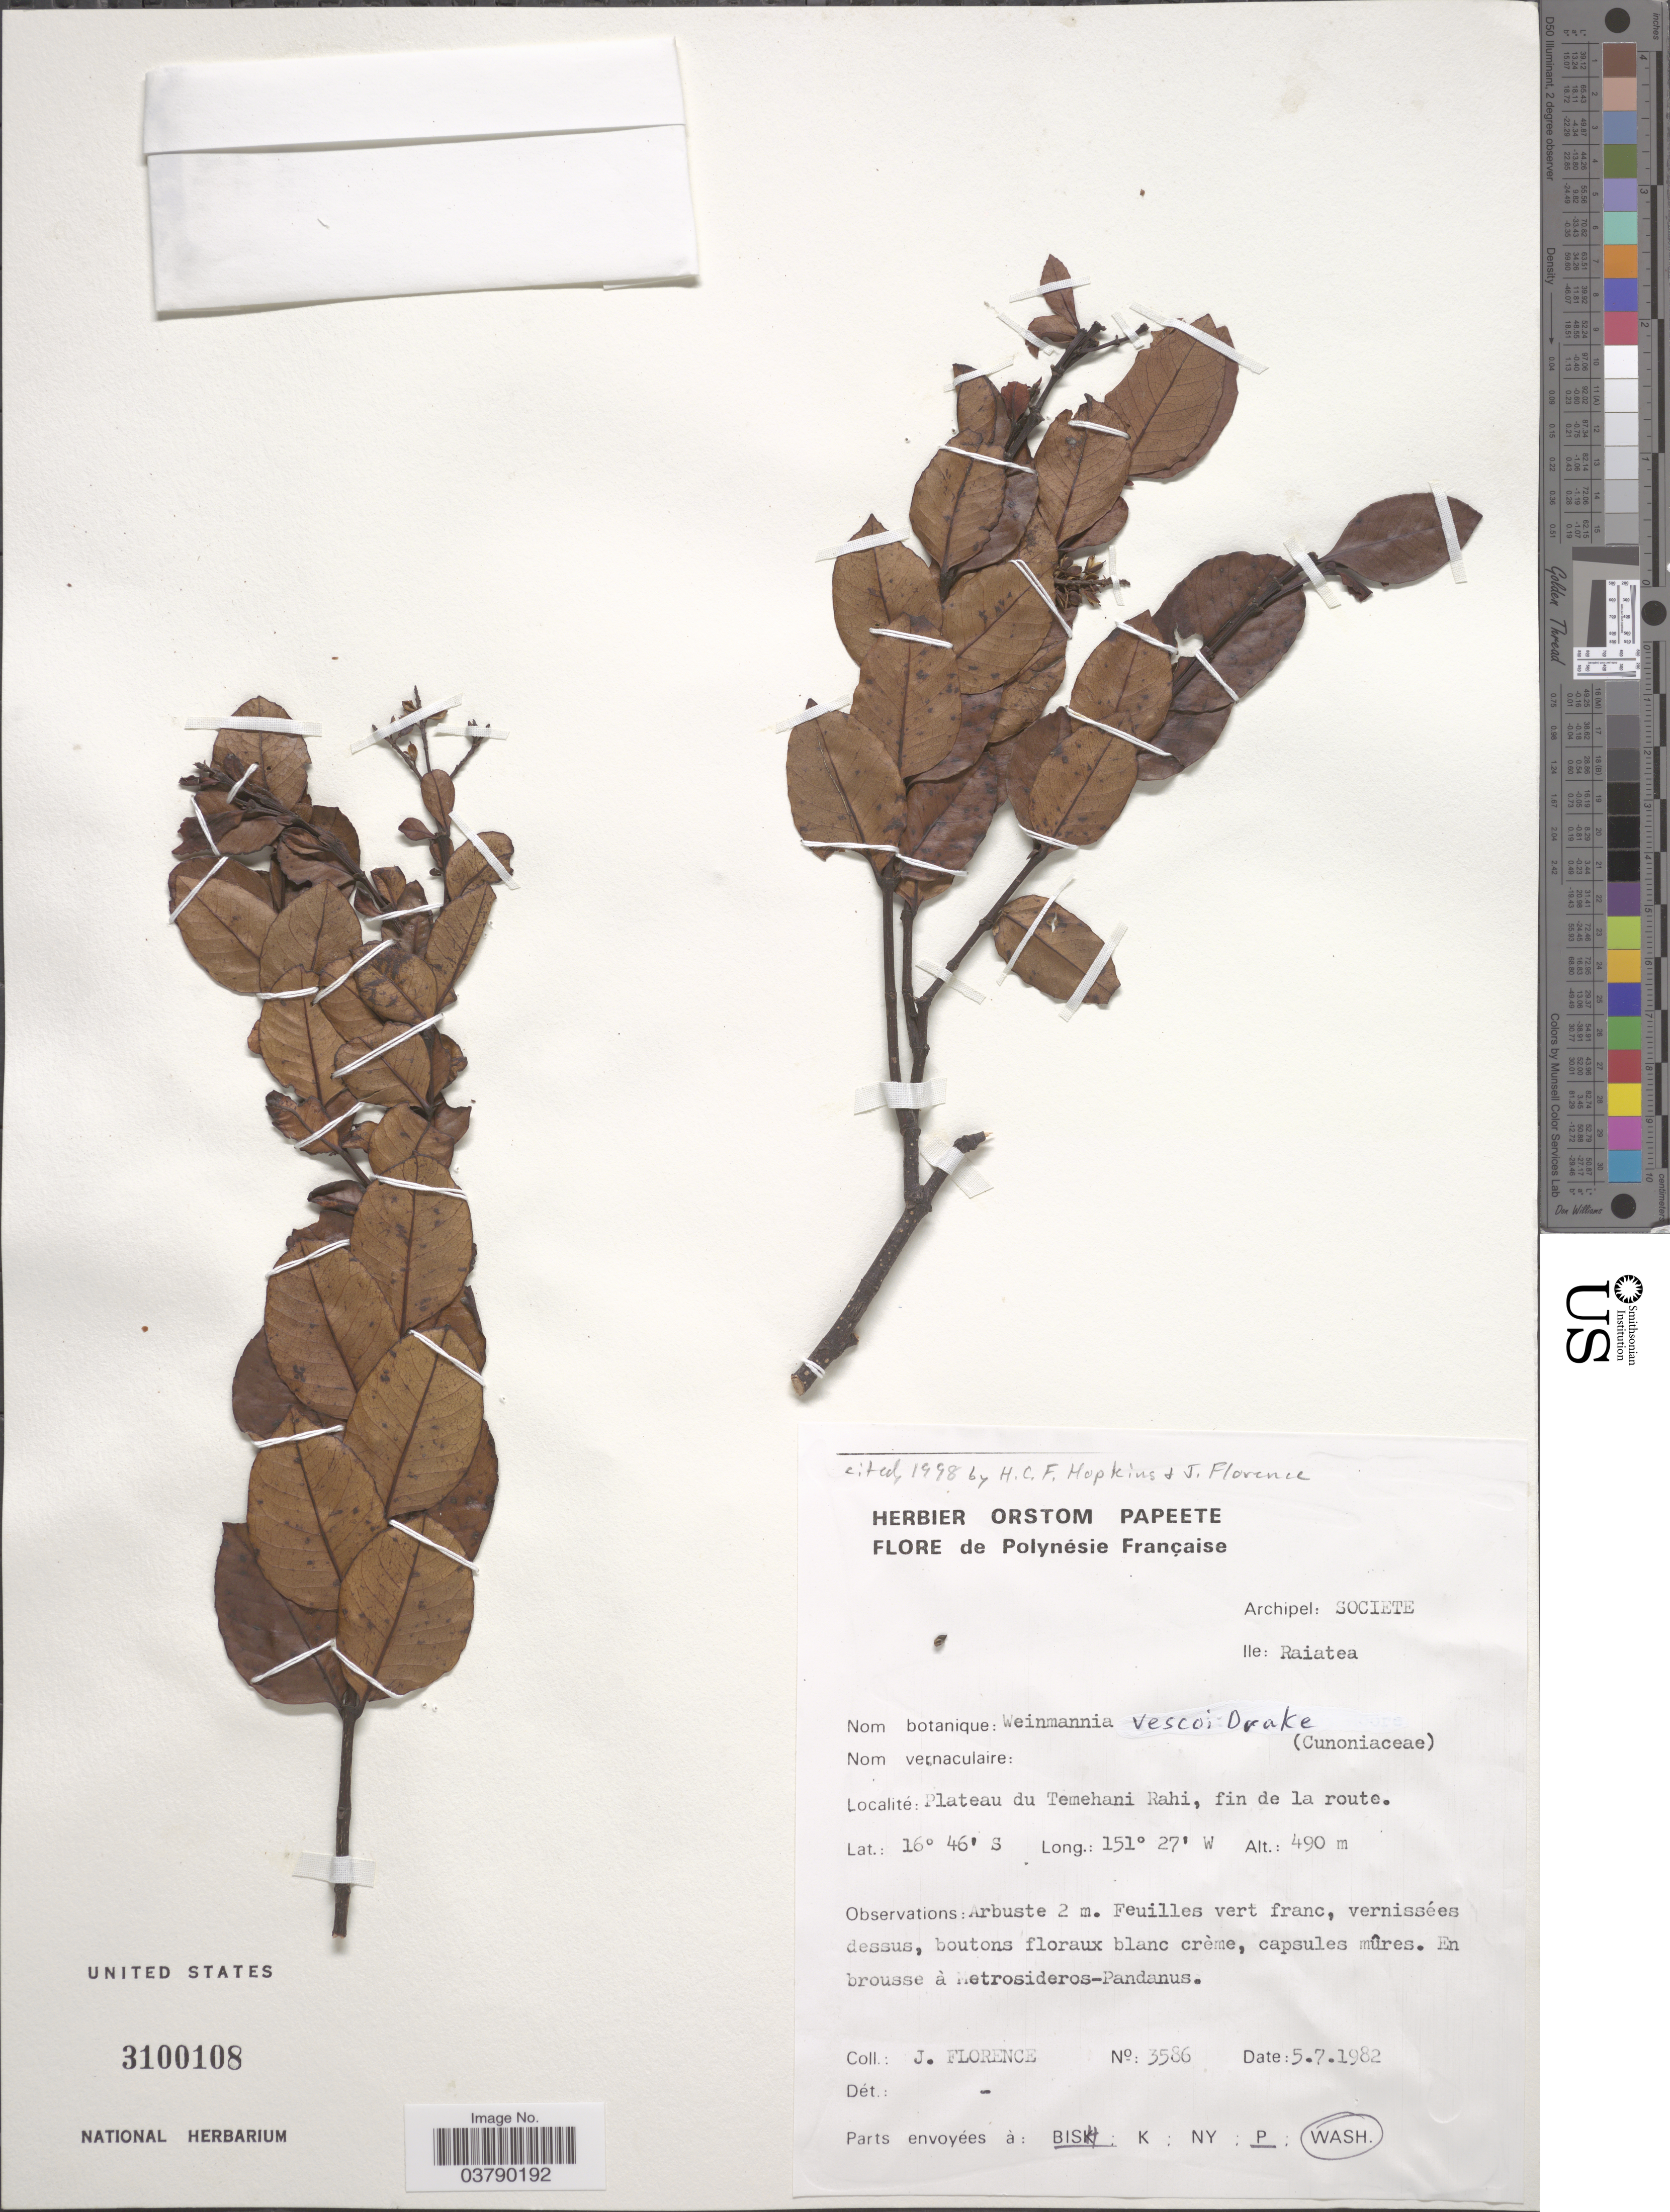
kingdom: Plantae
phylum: Tracheophyta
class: Magnoliopsida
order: Oxalidales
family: Cunoniaceae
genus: Pterophylla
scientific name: Pterophylla vescoi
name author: (Drake) Pillon & H.C. Hopkins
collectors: J. Florence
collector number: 3586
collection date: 1982-07-05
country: French Polynesia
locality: Polynésie Française. Archipel: Societe. Ile: Raiatea. Plateau du Temehani Rahi, fin de la route.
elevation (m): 490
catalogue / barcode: US 3100108